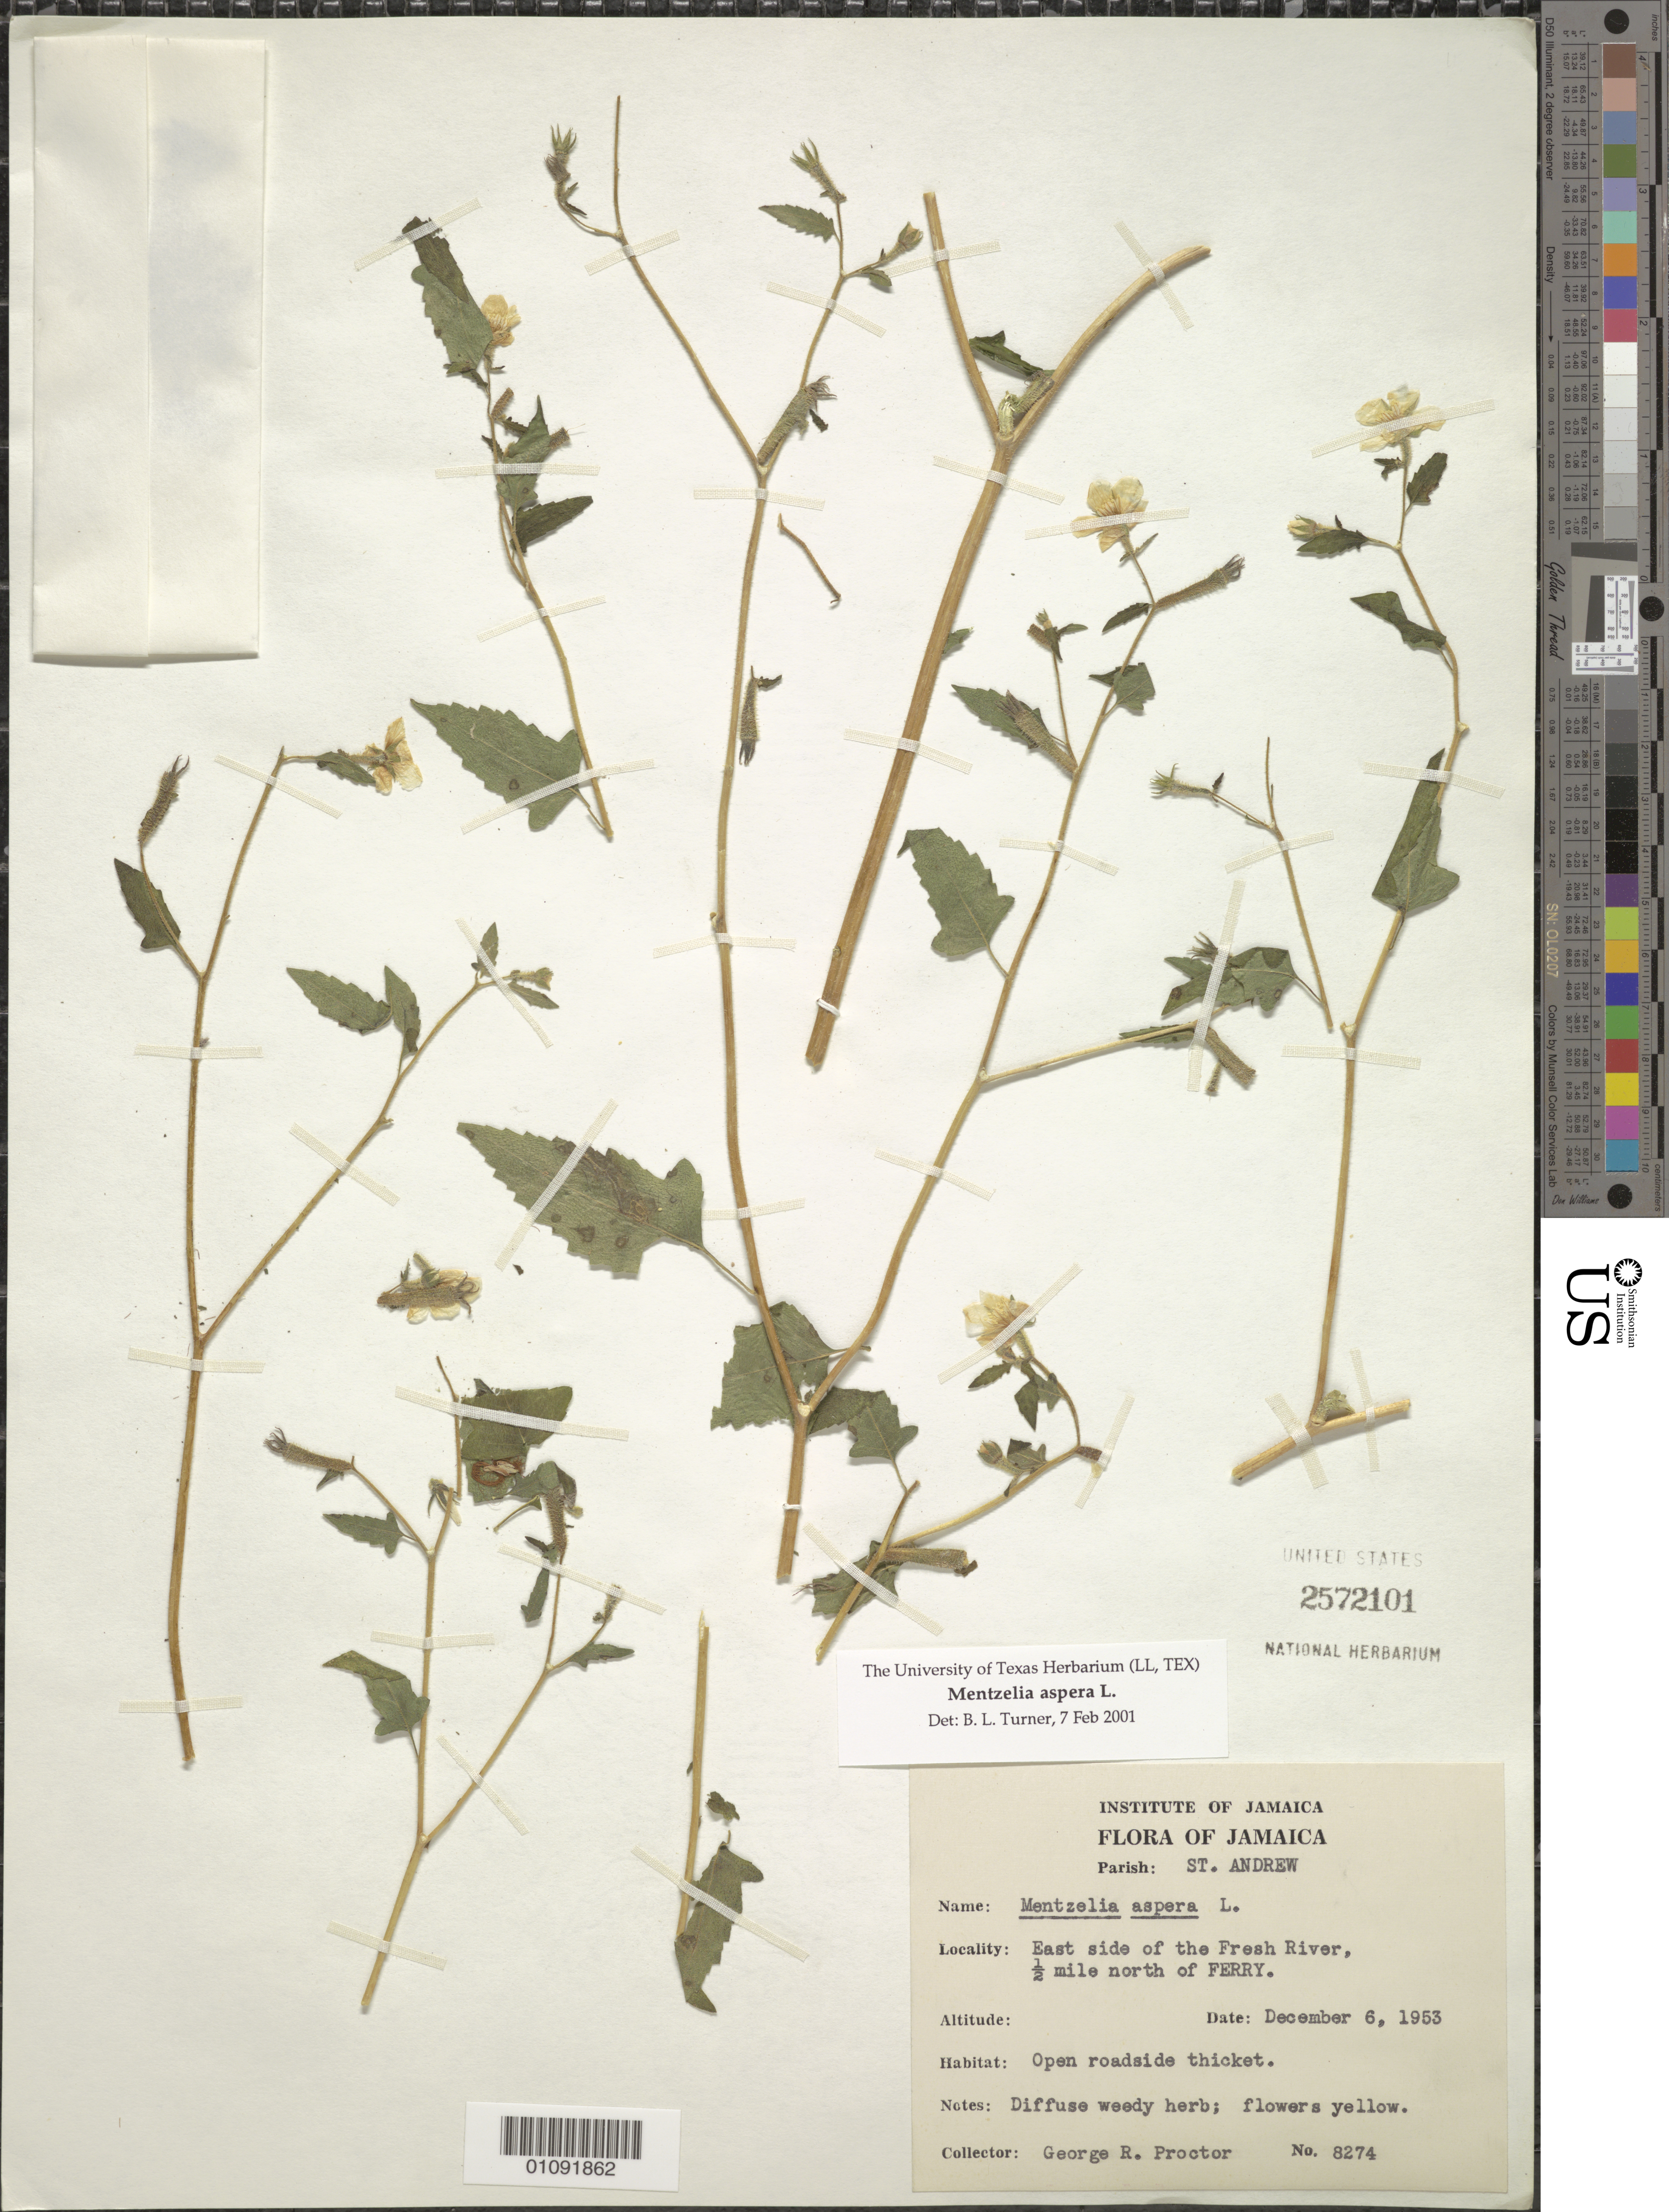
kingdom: Plantae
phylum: Tracheophyta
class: Magnoliopsida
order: Cornales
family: Loasaceae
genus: Mentzelia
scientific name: Mentzelia aspera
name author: L.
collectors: G. R. Proctor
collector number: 8274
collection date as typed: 06 Dec 1953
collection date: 1953-12-06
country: Jamaica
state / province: Saint Andrew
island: Jamaica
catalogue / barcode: US 2572101